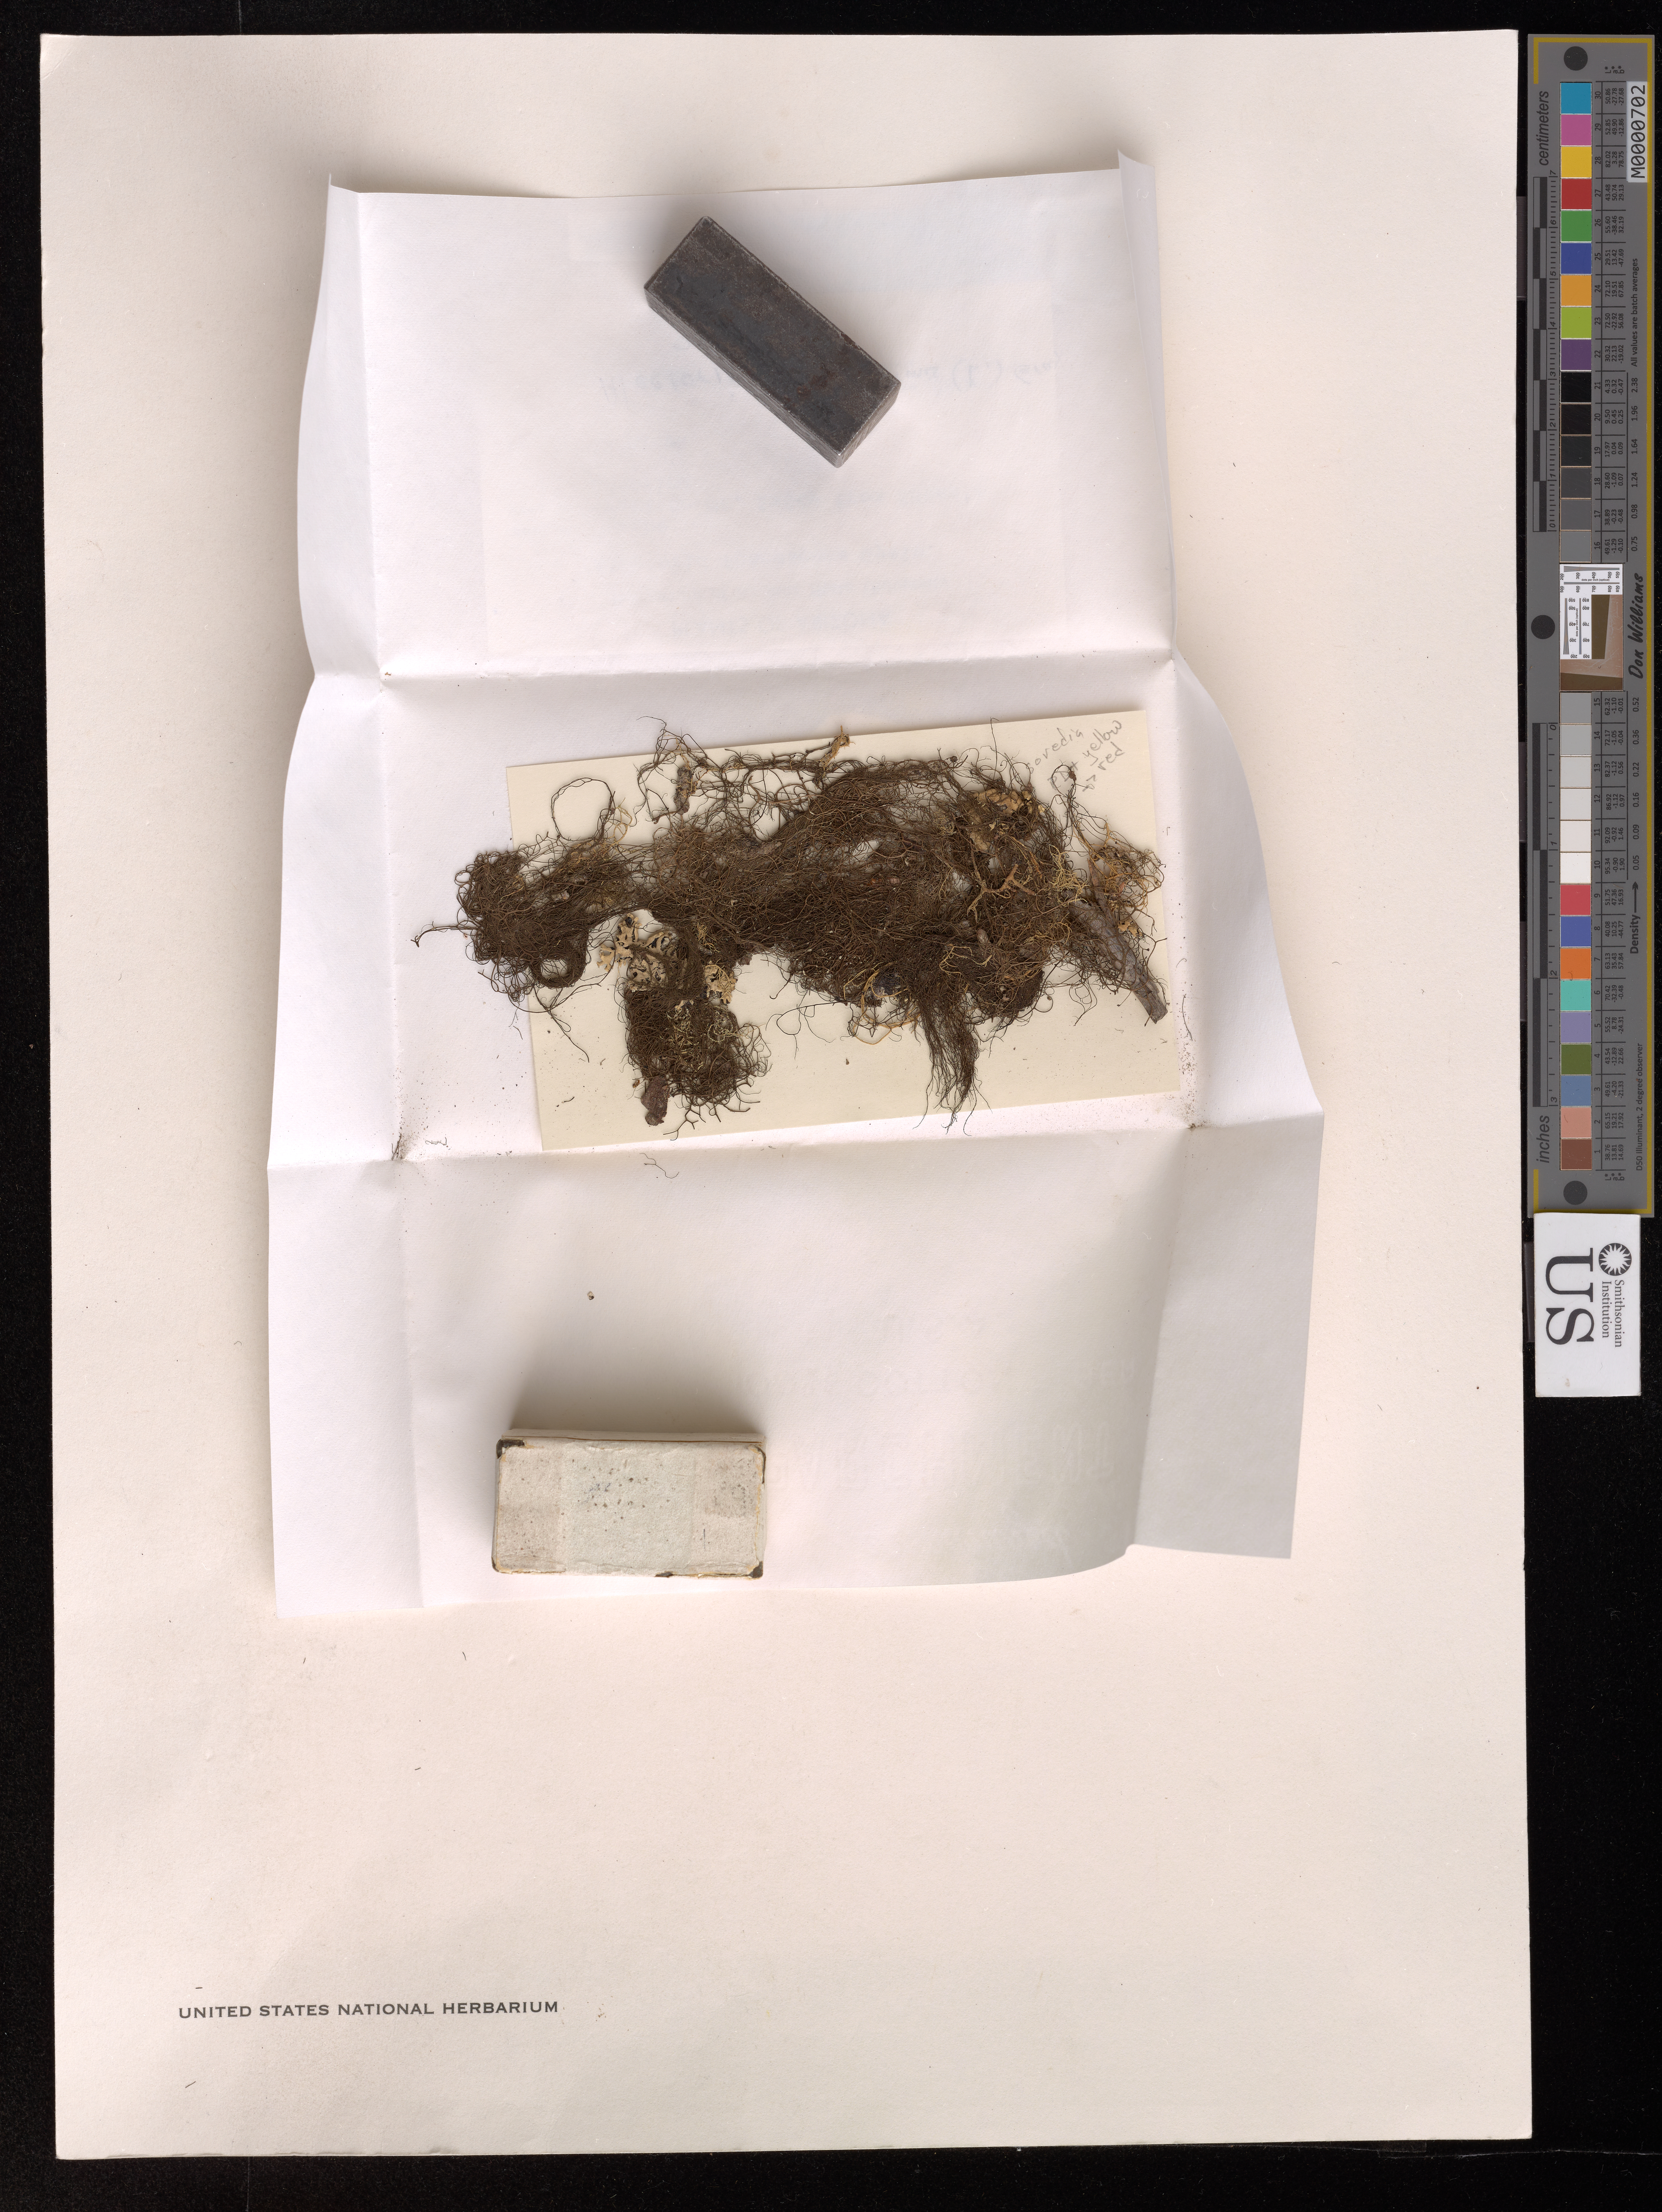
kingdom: Fungi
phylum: Ascomycota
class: Lecanoromycetes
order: Lecanorales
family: Parmeliaceae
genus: Bryoria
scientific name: Bryoria fuscescens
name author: (Gyeln.) Brodo & D.Hawksw.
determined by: McMullin, R. Troy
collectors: T. H. Nash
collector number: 7838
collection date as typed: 25 Jul 1973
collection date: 1973-07-25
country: United States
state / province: Arizona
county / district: Apache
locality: Trail to mt baldy from sheep's crossing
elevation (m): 2987